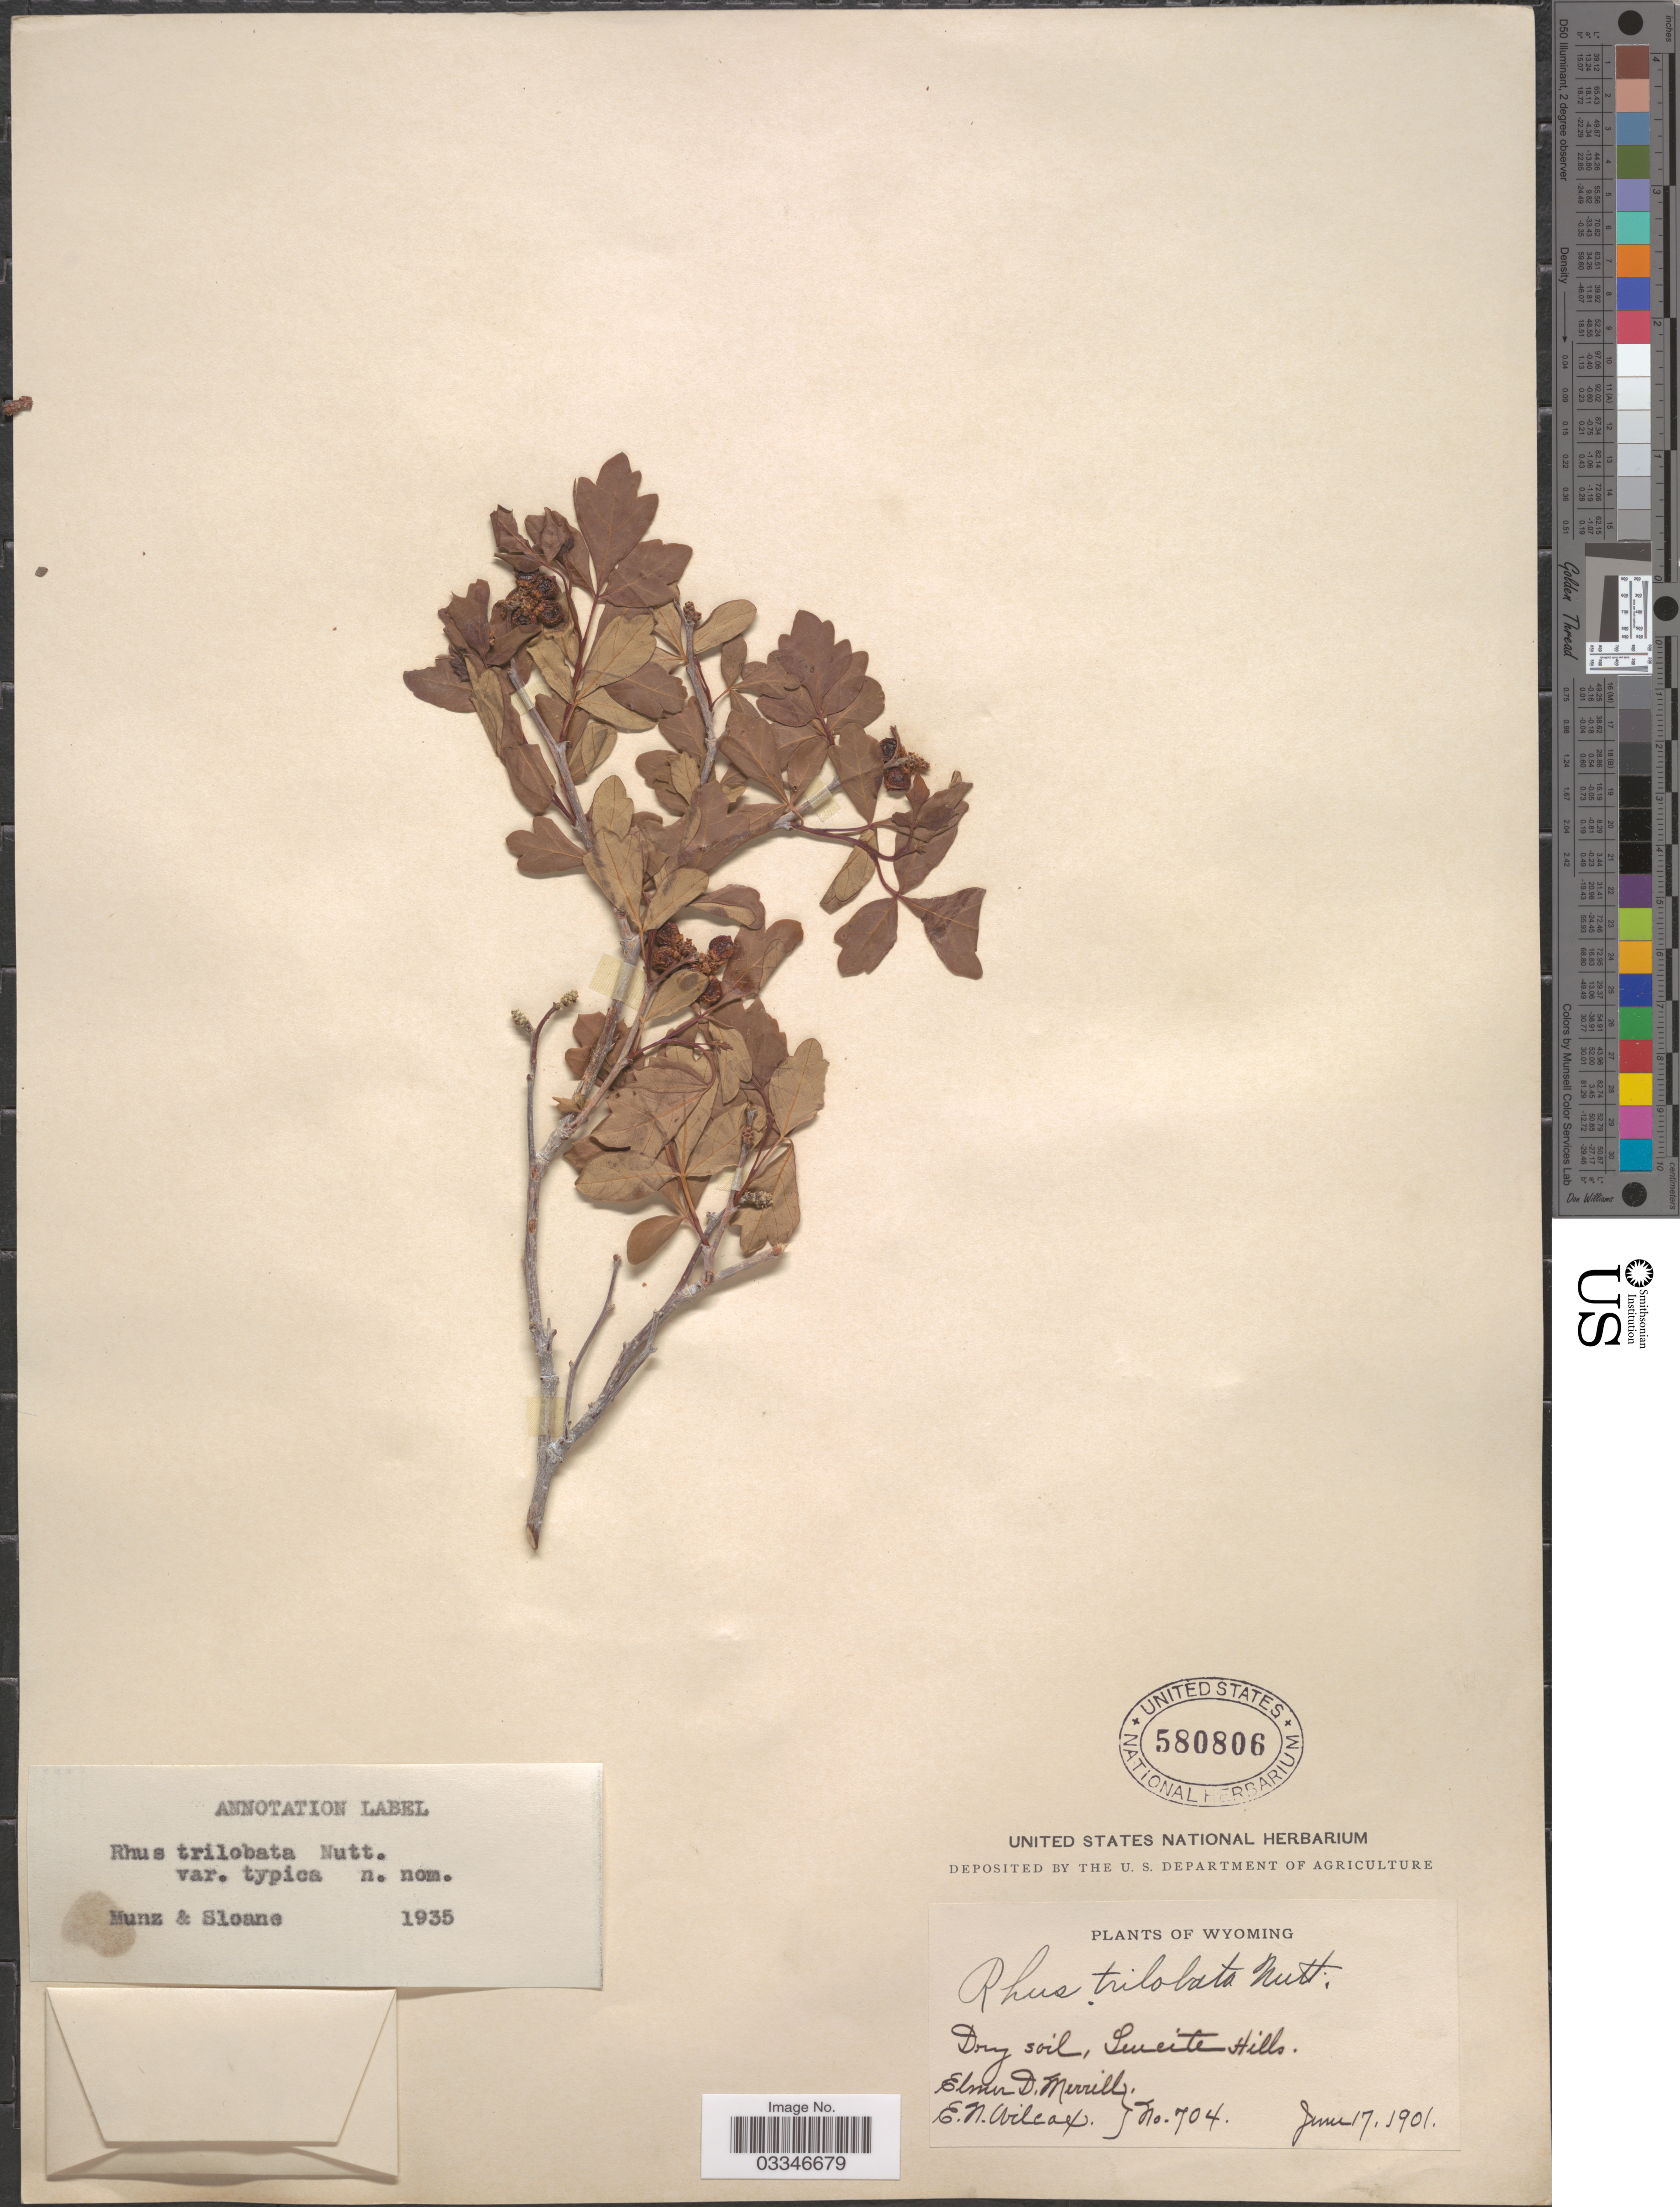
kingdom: Plantae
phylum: Tracheophyta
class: Magnoliopsida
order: Sapindales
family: Anacardiaceae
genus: Rhus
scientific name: Rhus trilobata var. typica Munz & Sloane ined.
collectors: E. D. Merrill & E. Wilcox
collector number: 704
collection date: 1901-06-17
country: United States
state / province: Wyoming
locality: Leucite Hills.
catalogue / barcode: US 580806